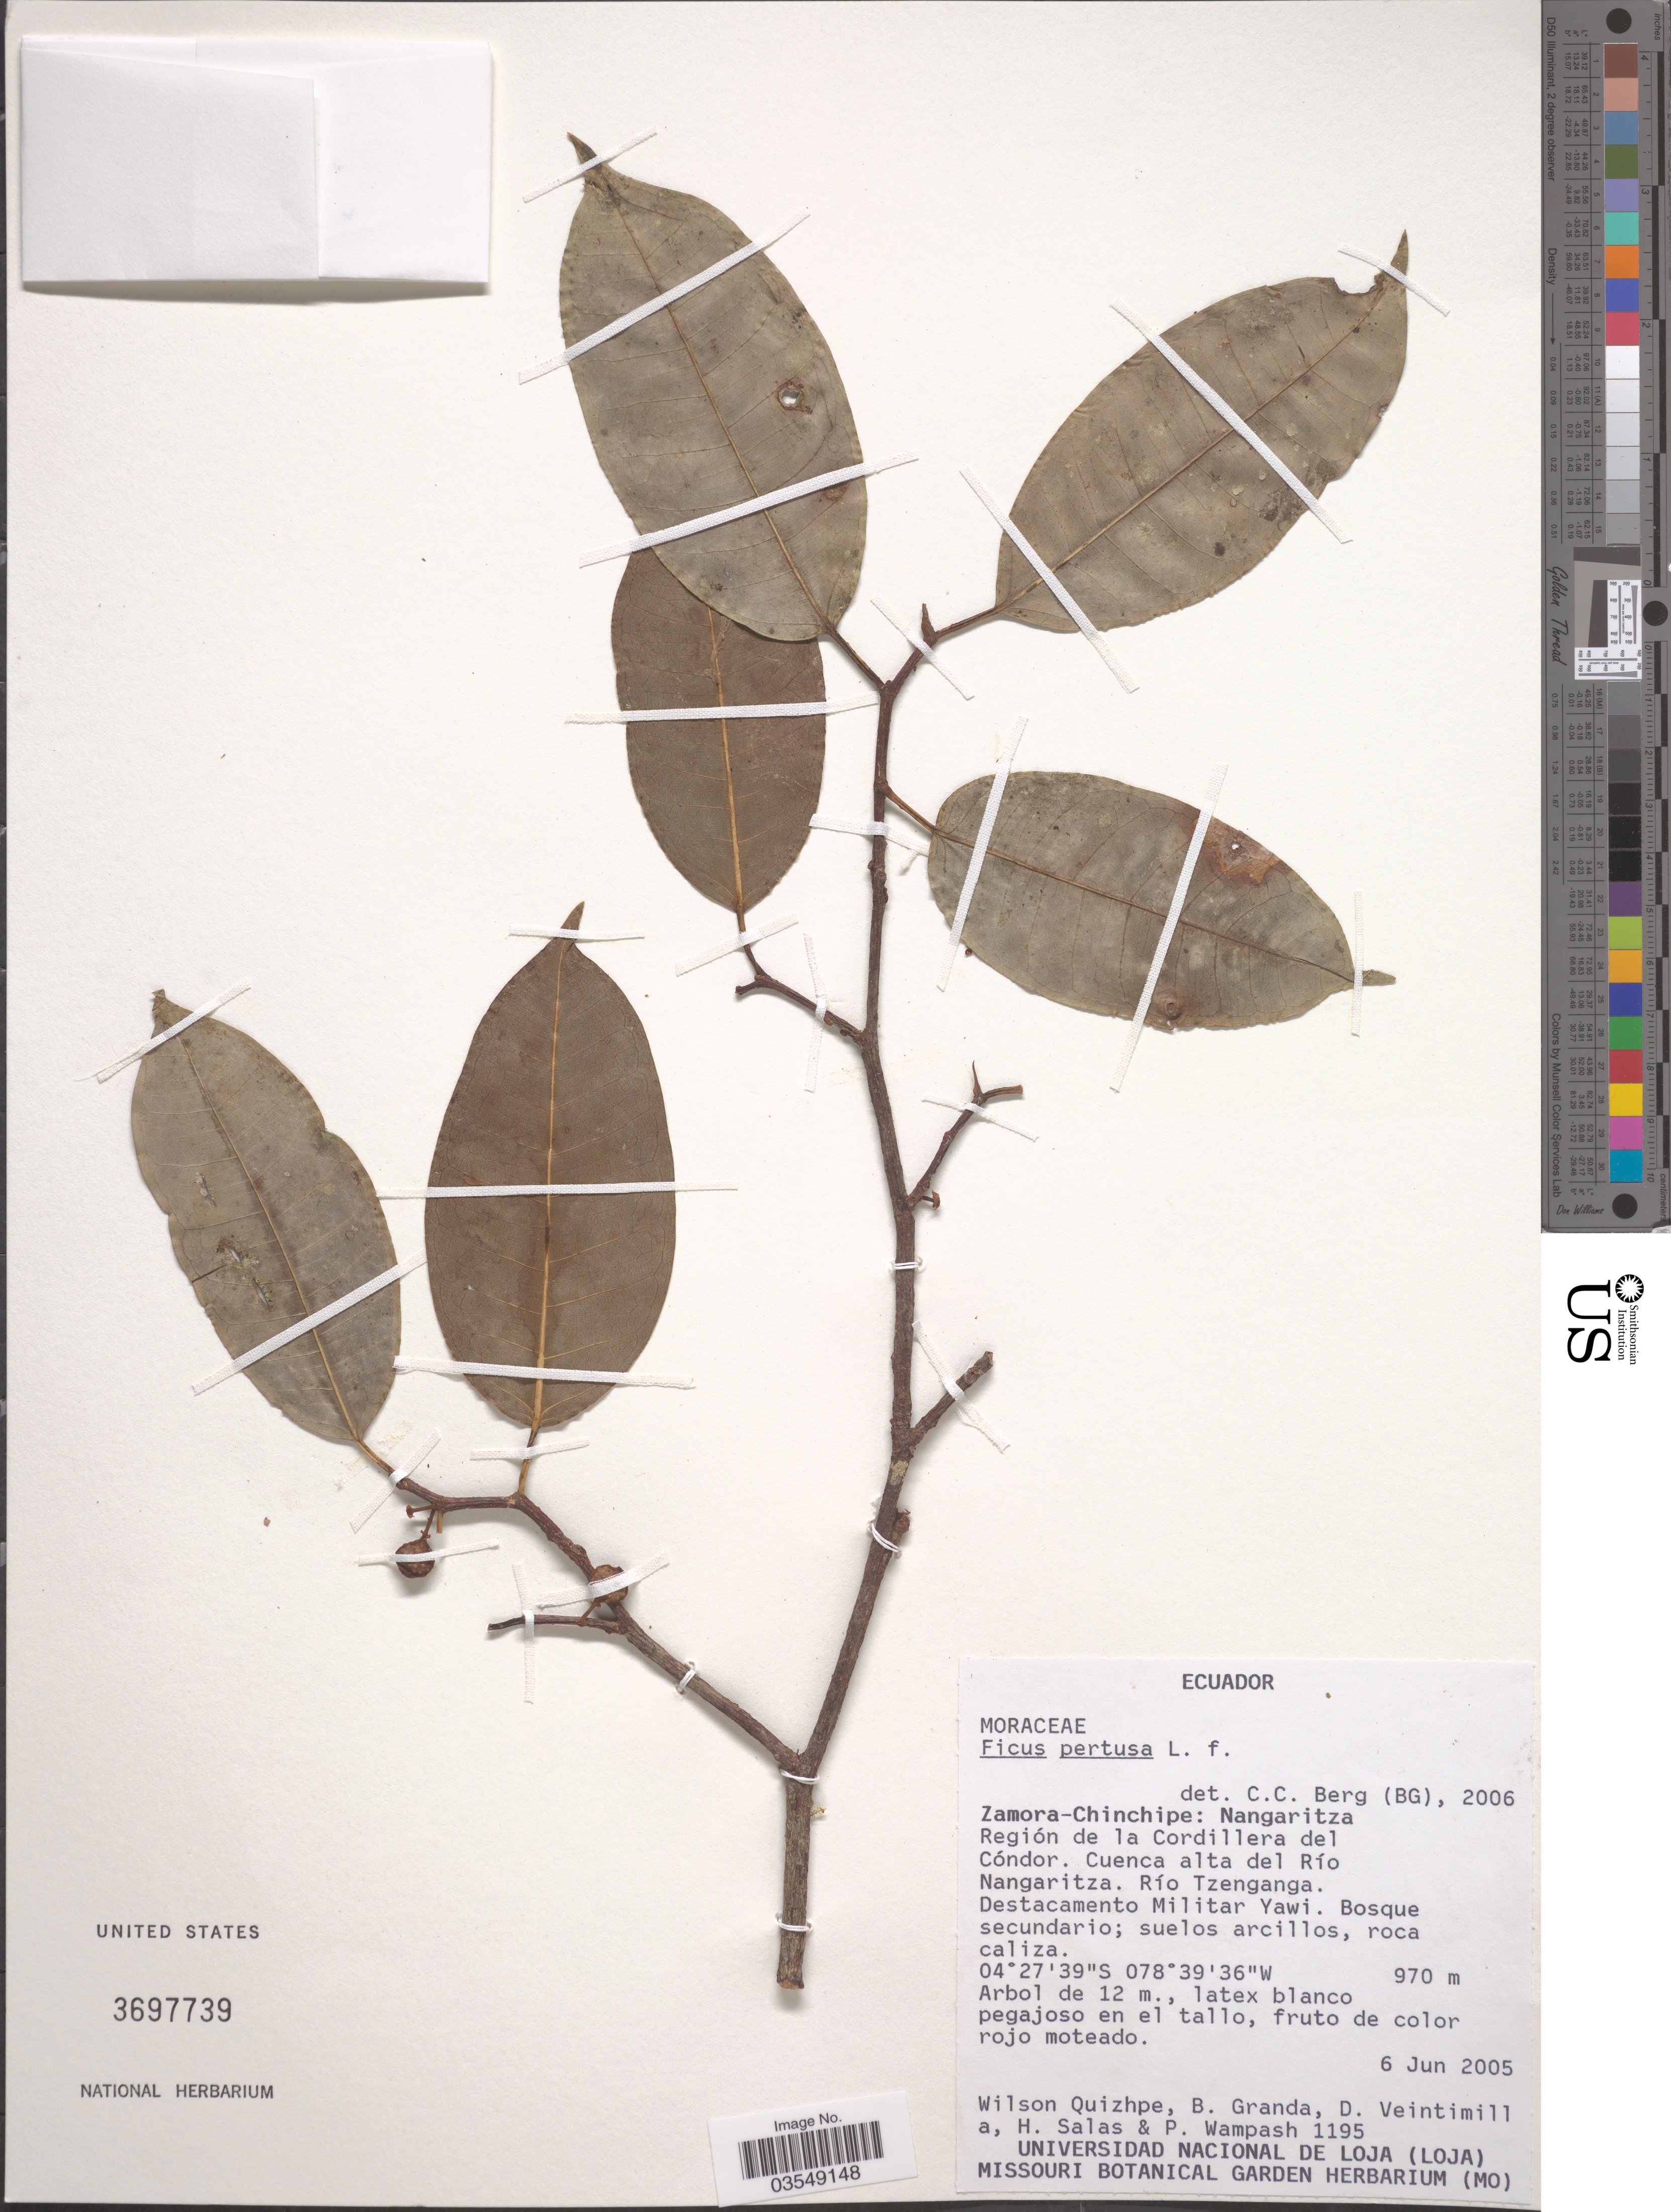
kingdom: Plantae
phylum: Tracheophyta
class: Magnoliopsida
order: Rosales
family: Moraceae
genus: Ficus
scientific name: Ficus pertusa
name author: L. f.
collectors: W. Quizhpe, B. Granda, D. Veintimilla, H. Salas & P. Wampash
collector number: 1195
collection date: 2005-06-06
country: Ecuador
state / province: Zamora-Chinchipe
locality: Nangaritza. Región de la Cordillera del Cóndor. Cuenca alta del Río Nangaritza. Río Tzenganga. Destacamento Militar Yawi.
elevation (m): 970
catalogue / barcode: US 3697739